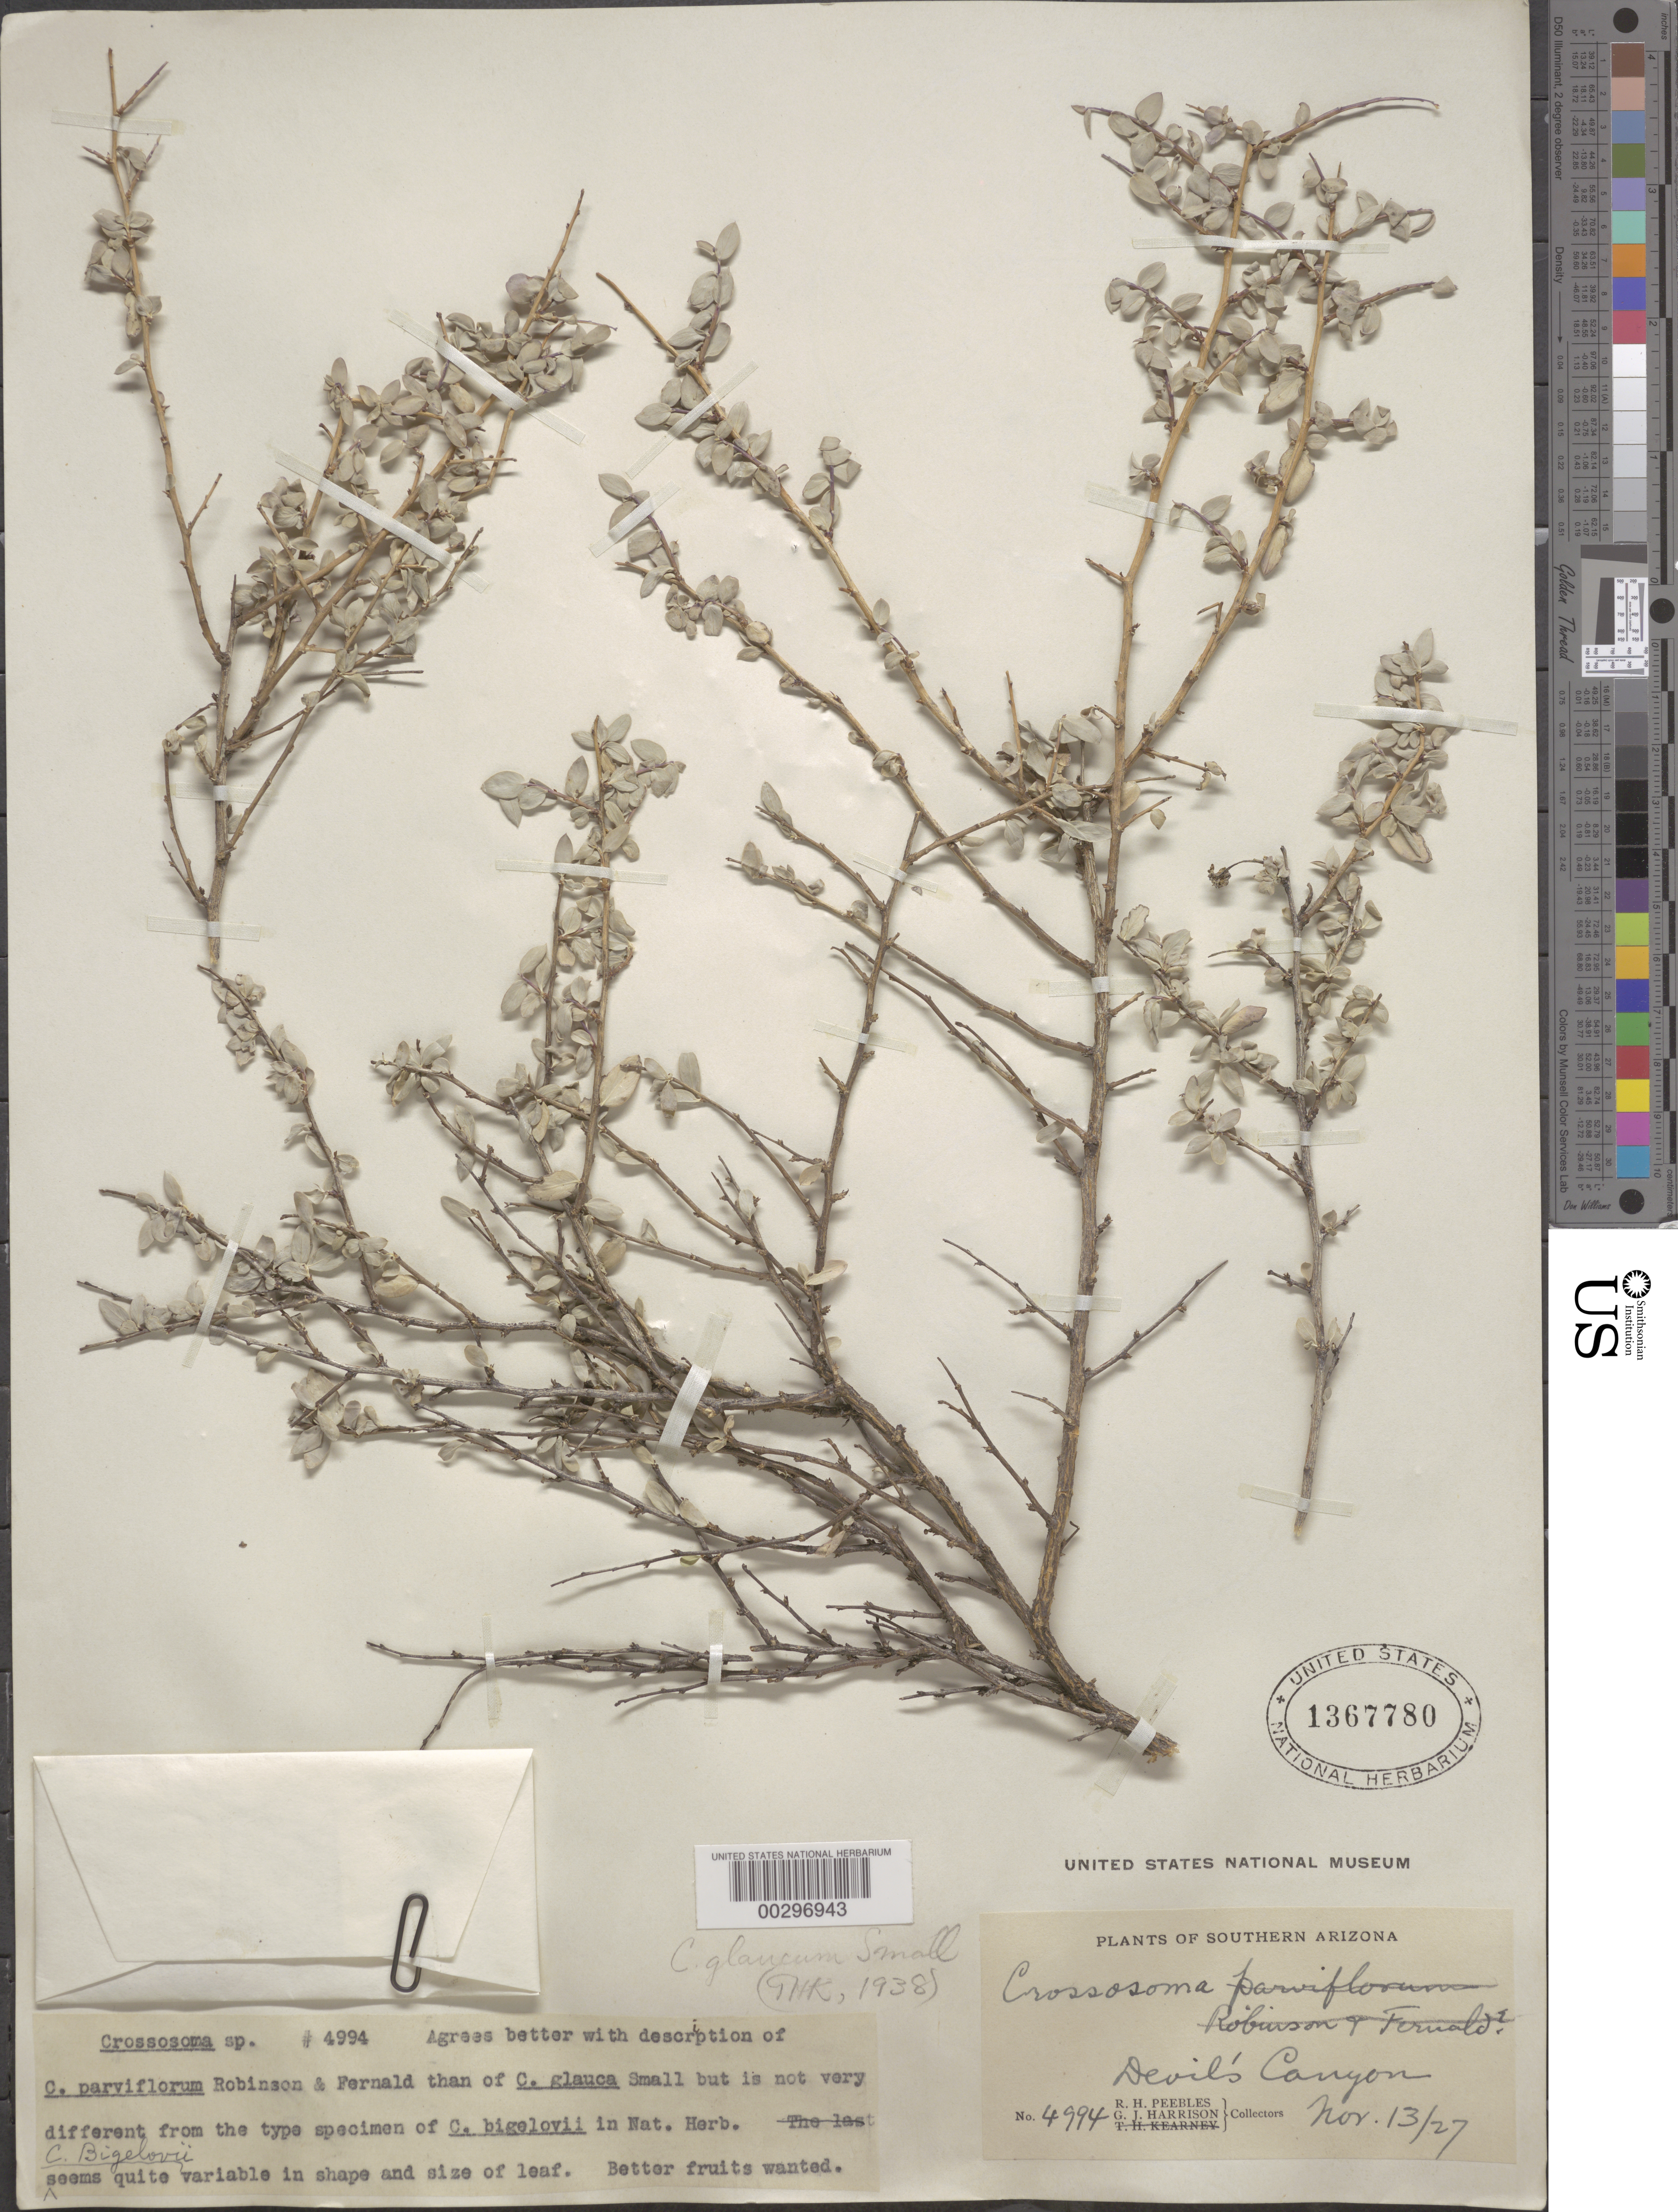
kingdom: Plantae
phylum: Tracheophyta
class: Magnoliopsida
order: Crossosomatales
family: Crossosomataceae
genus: Crossosoma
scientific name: Crossosoma bigelovii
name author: S. Watson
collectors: R. H. Peebles & G. J. Harrison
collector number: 4994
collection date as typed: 13 Nov 1927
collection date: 1927-11-13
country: United States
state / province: Arizona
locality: Devil's canyon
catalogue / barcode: US 1367780